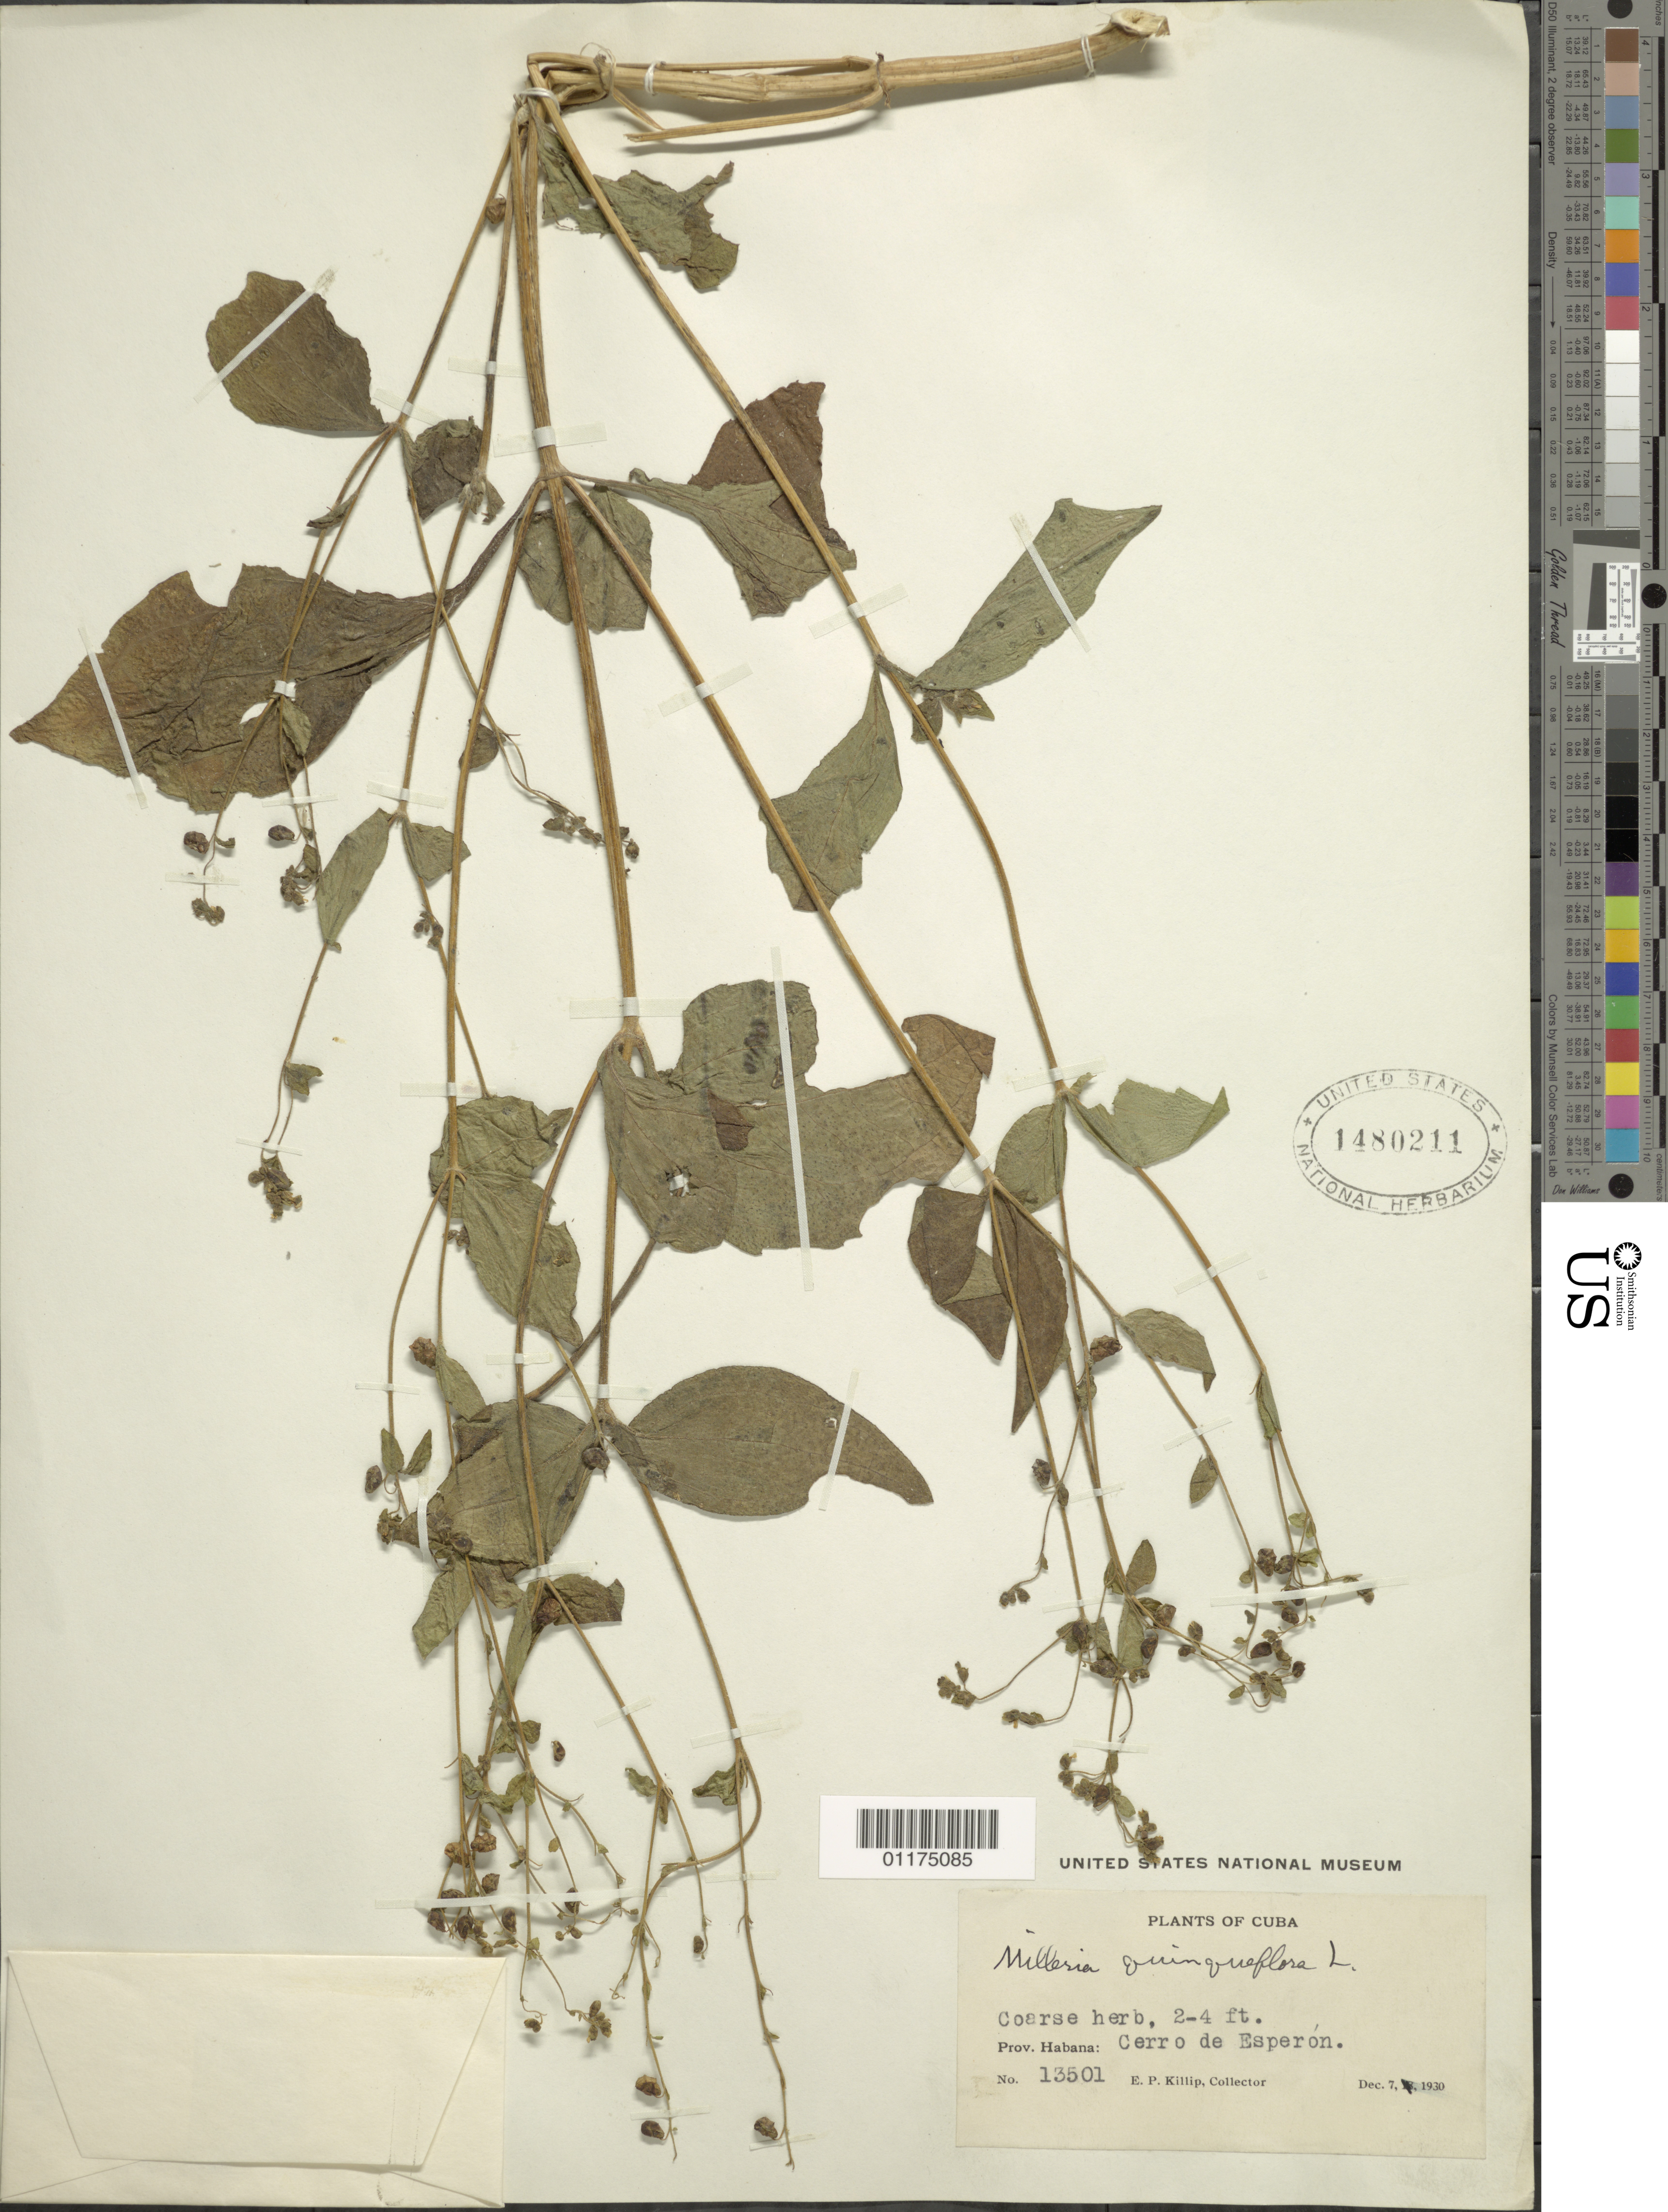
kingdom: Plantae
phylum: Tracheophyta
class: Magnoliopsida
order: Asterales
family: Asteraceae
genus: Milleria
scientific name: Milleria quinqueflora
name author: L.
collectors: E. P. Killip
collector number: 13501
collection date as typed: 07 Dec 1930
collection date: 1930-12-07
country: Cuba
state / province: La Habana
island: Cuba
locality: Cerro de Esperon.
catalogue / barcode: US 1480211